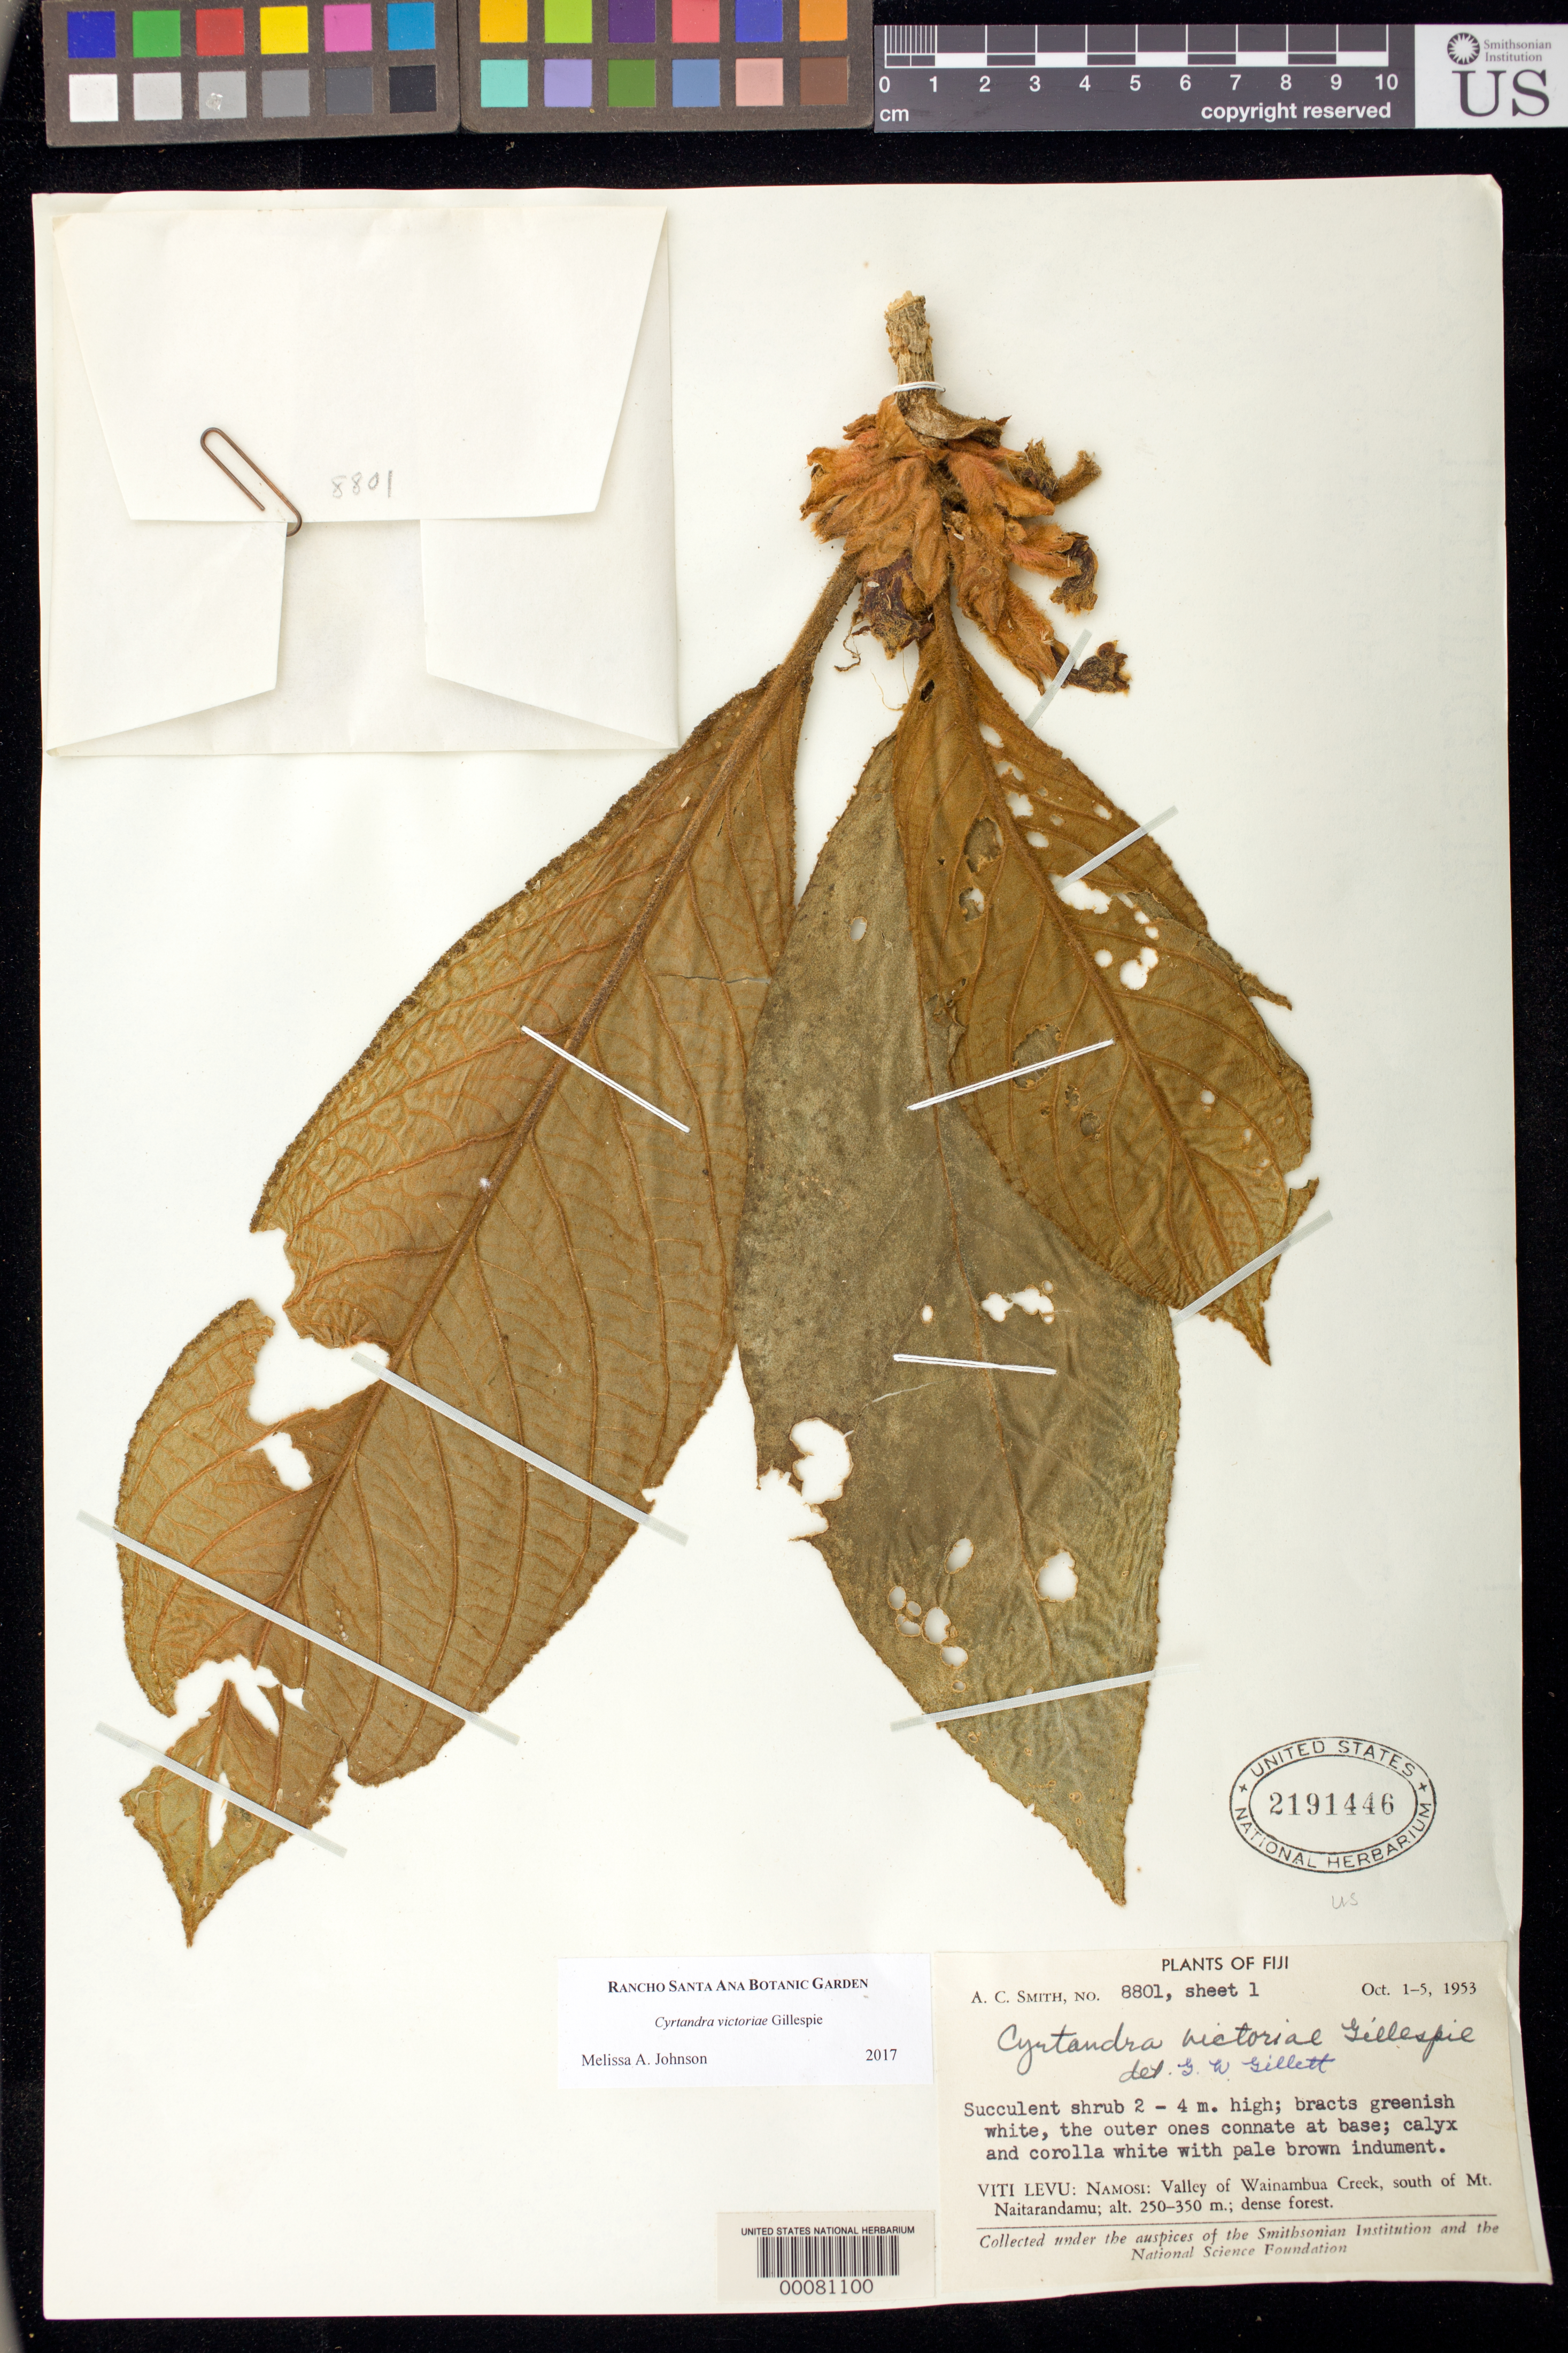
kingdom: Plantae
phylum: Tracheophyta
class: Magnoliopsida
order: Lamiales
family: Gesneriaceae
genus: Cyrtandra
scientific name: Cyrtandra victoriae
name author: Gillespie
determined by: Johnson, Melissa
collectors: A. C. Smith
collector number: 8801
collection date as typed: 01-05 Oct 1953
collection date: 1953-10-01/1953-10-05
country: Fiji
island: Viti Levu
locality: Namosi, valley of wainambua creek, s of mt naitarandamu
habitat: Dense forest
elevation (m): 250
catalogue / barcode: US 2191446